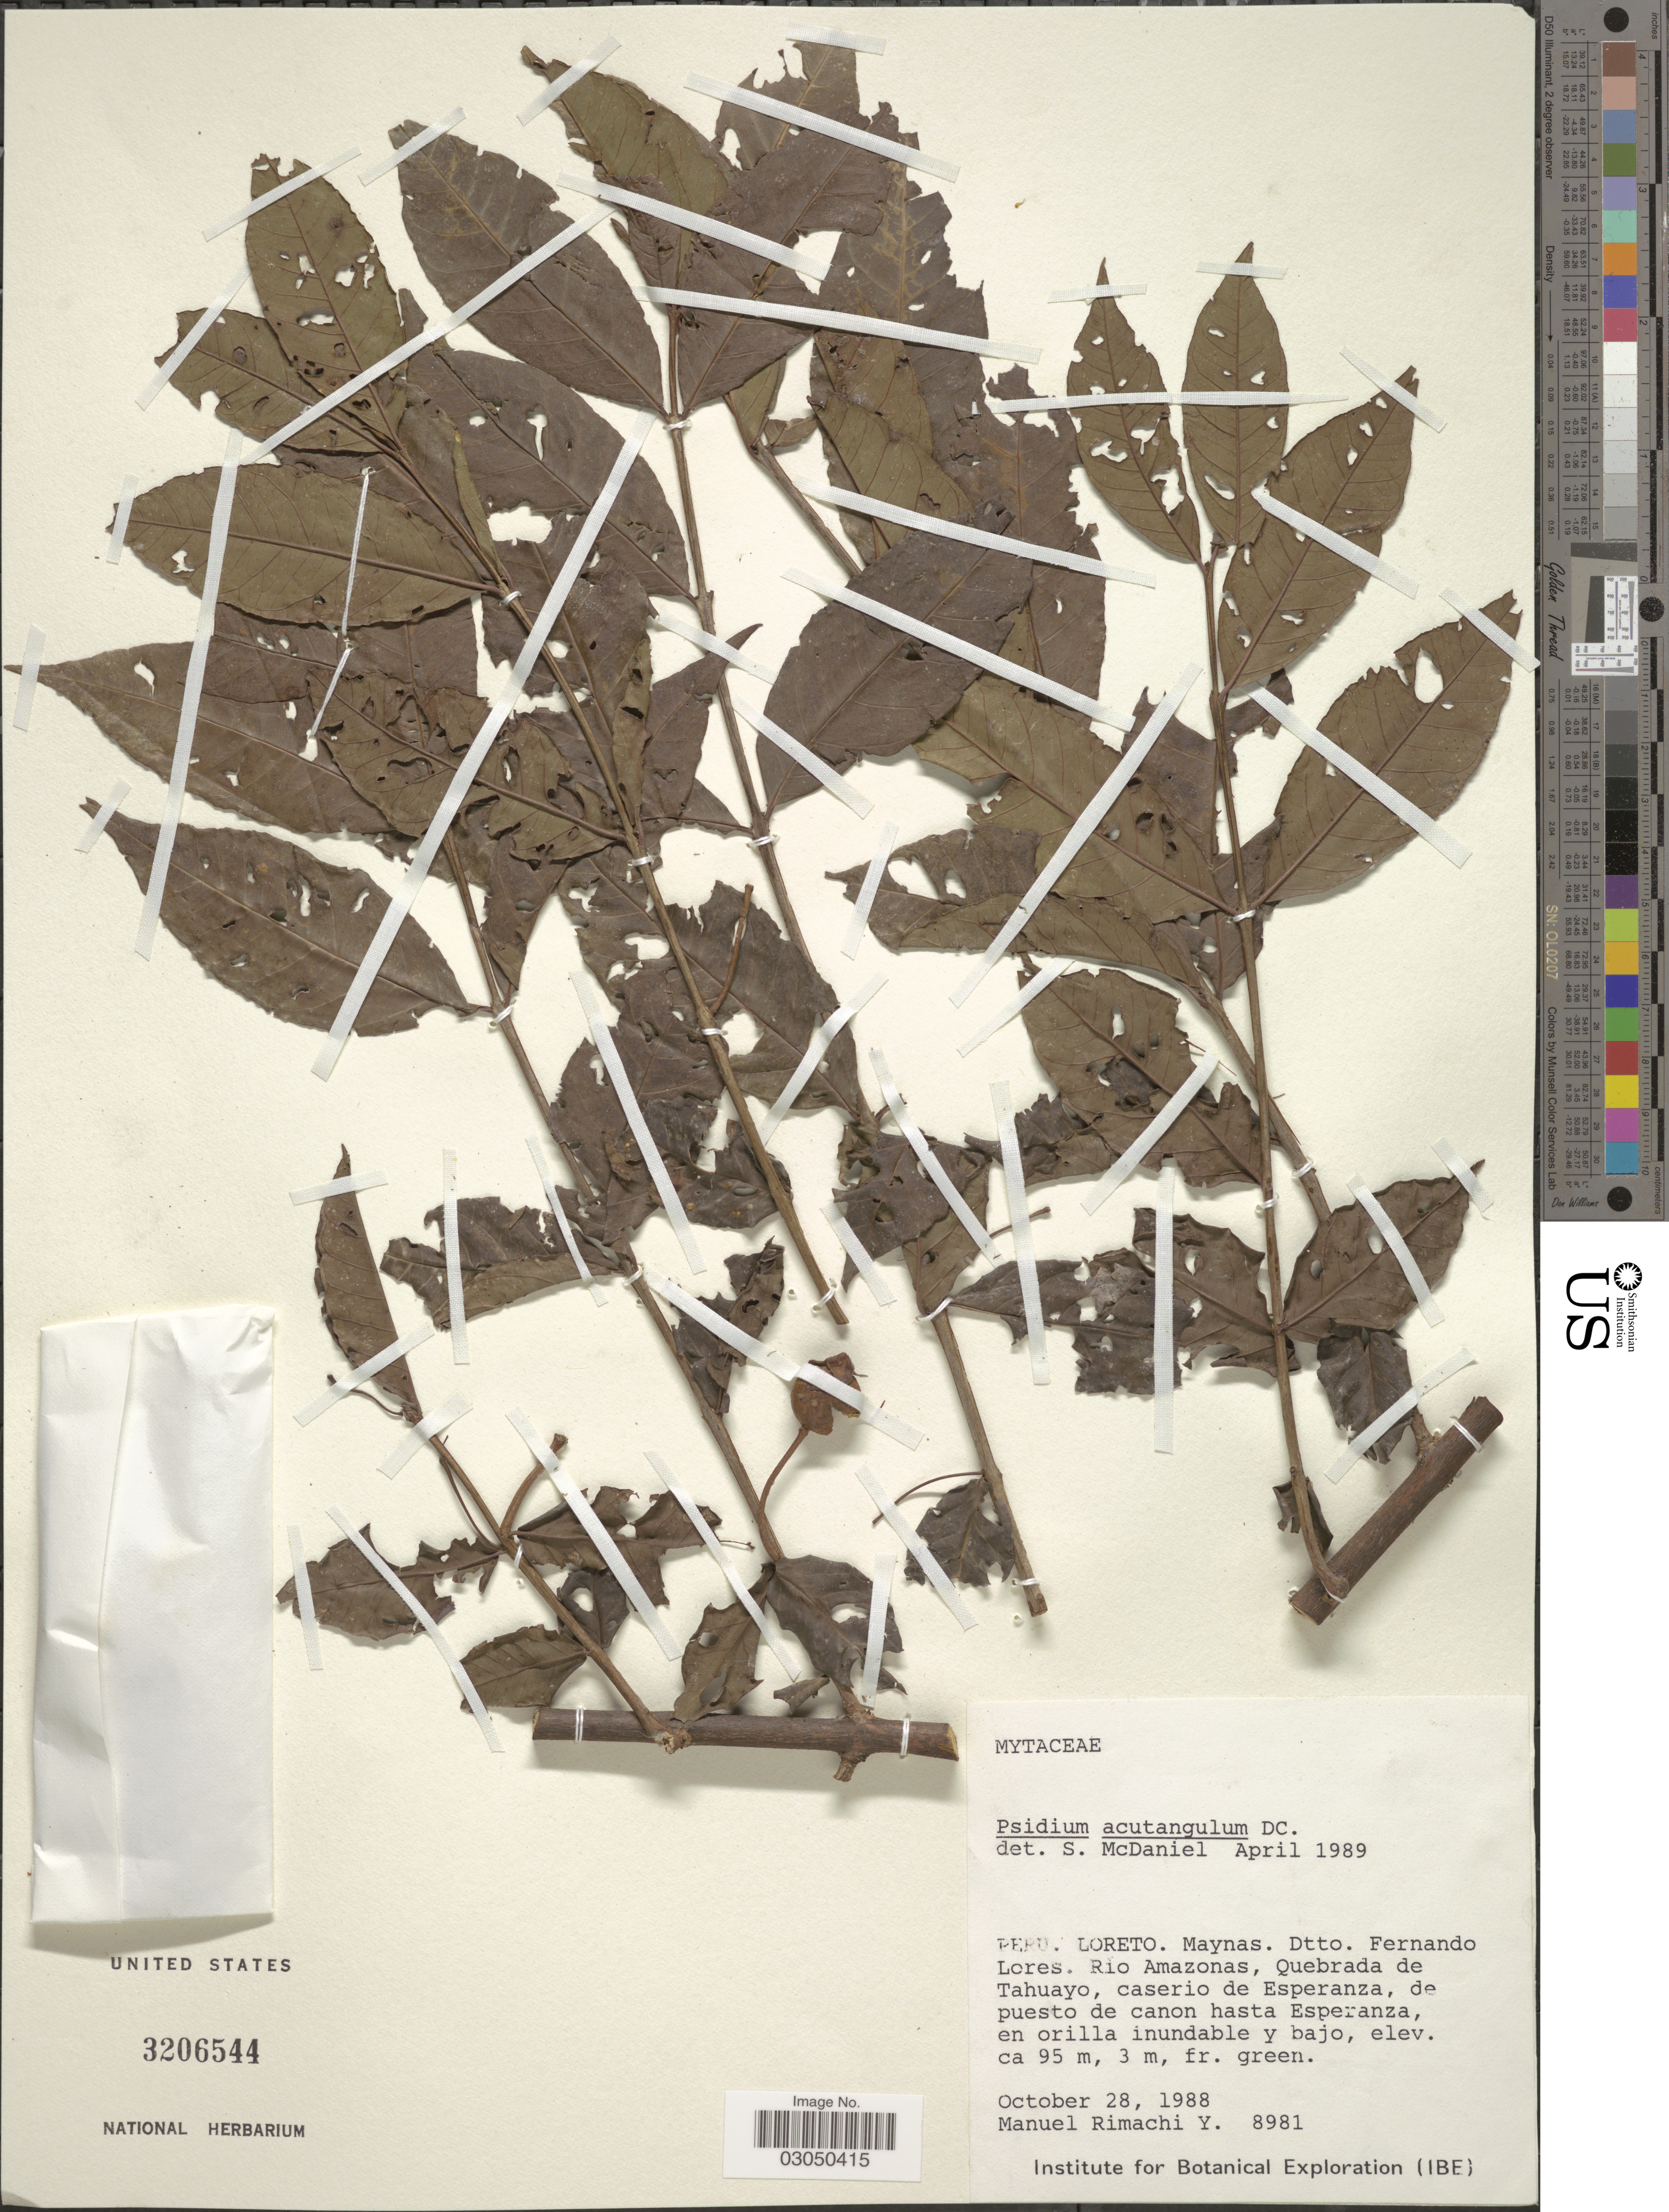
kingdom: Plantae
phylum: Tracheophyta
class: Magnoliopsida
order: Myrtales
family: Myrtaceae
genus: Psidium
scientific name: Psidium acutangulum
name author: (DC.) DC.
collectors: M. Rimachi Y.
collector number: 8981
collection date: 1988-10-28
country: Peru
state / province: Loreto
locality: Loreto. Maynas. Dtto. Fernando Lores. Rio Amazonas, Quebrada de Tahuayo, caserio de Esperanza, de puesto de canon hasta Esperanza.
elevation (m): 95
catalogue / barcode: US 3206544